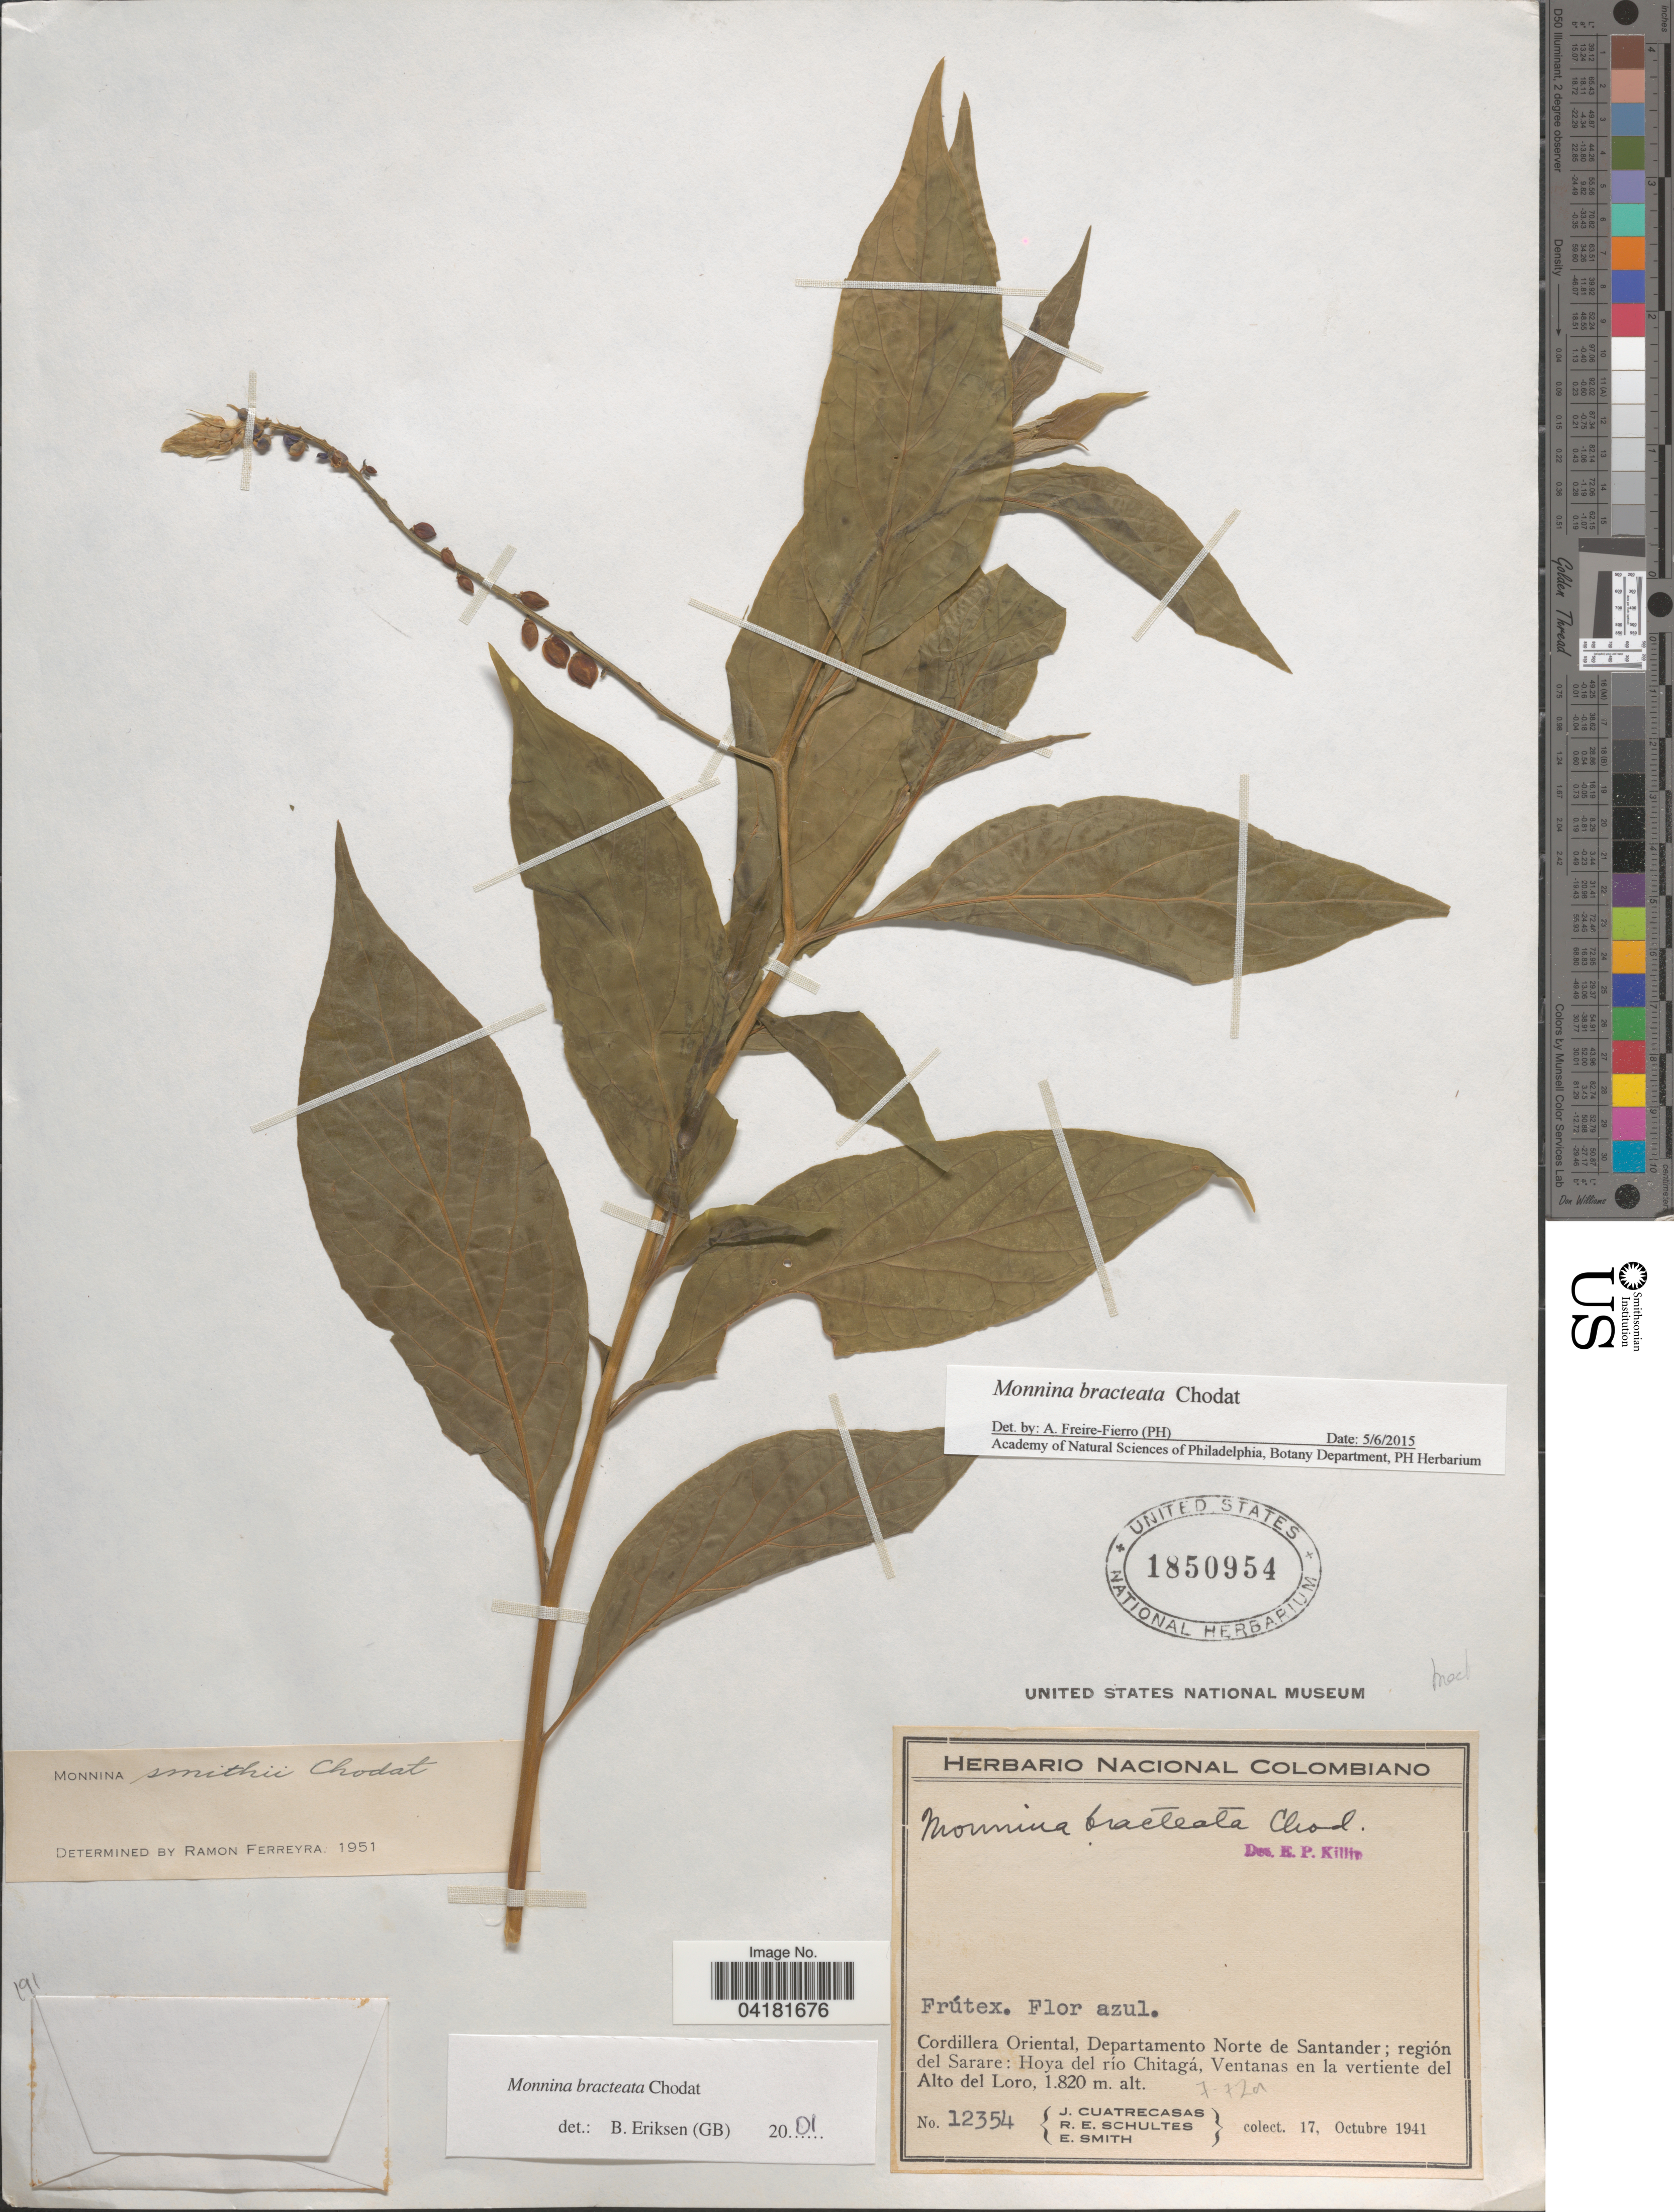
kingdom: Plantae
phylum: Tracheophyta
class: Magnoliopsida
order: Fabales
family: Polygalaceae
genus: Monnina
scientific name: Monnina bracteata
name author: Chodat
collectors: J. Cuatrecasas, R. E. Schultes & E. Smith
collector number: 12354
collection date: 1941-10-17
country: Colombia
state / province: Norte de Santander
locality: Cordillera Oriental, Departamento Norte de Santander; región del Sarare: Hoya del río Chitagá, Ventanas en la vertiente del Alto del Loro.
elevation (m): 1820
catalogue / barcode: US 1850954